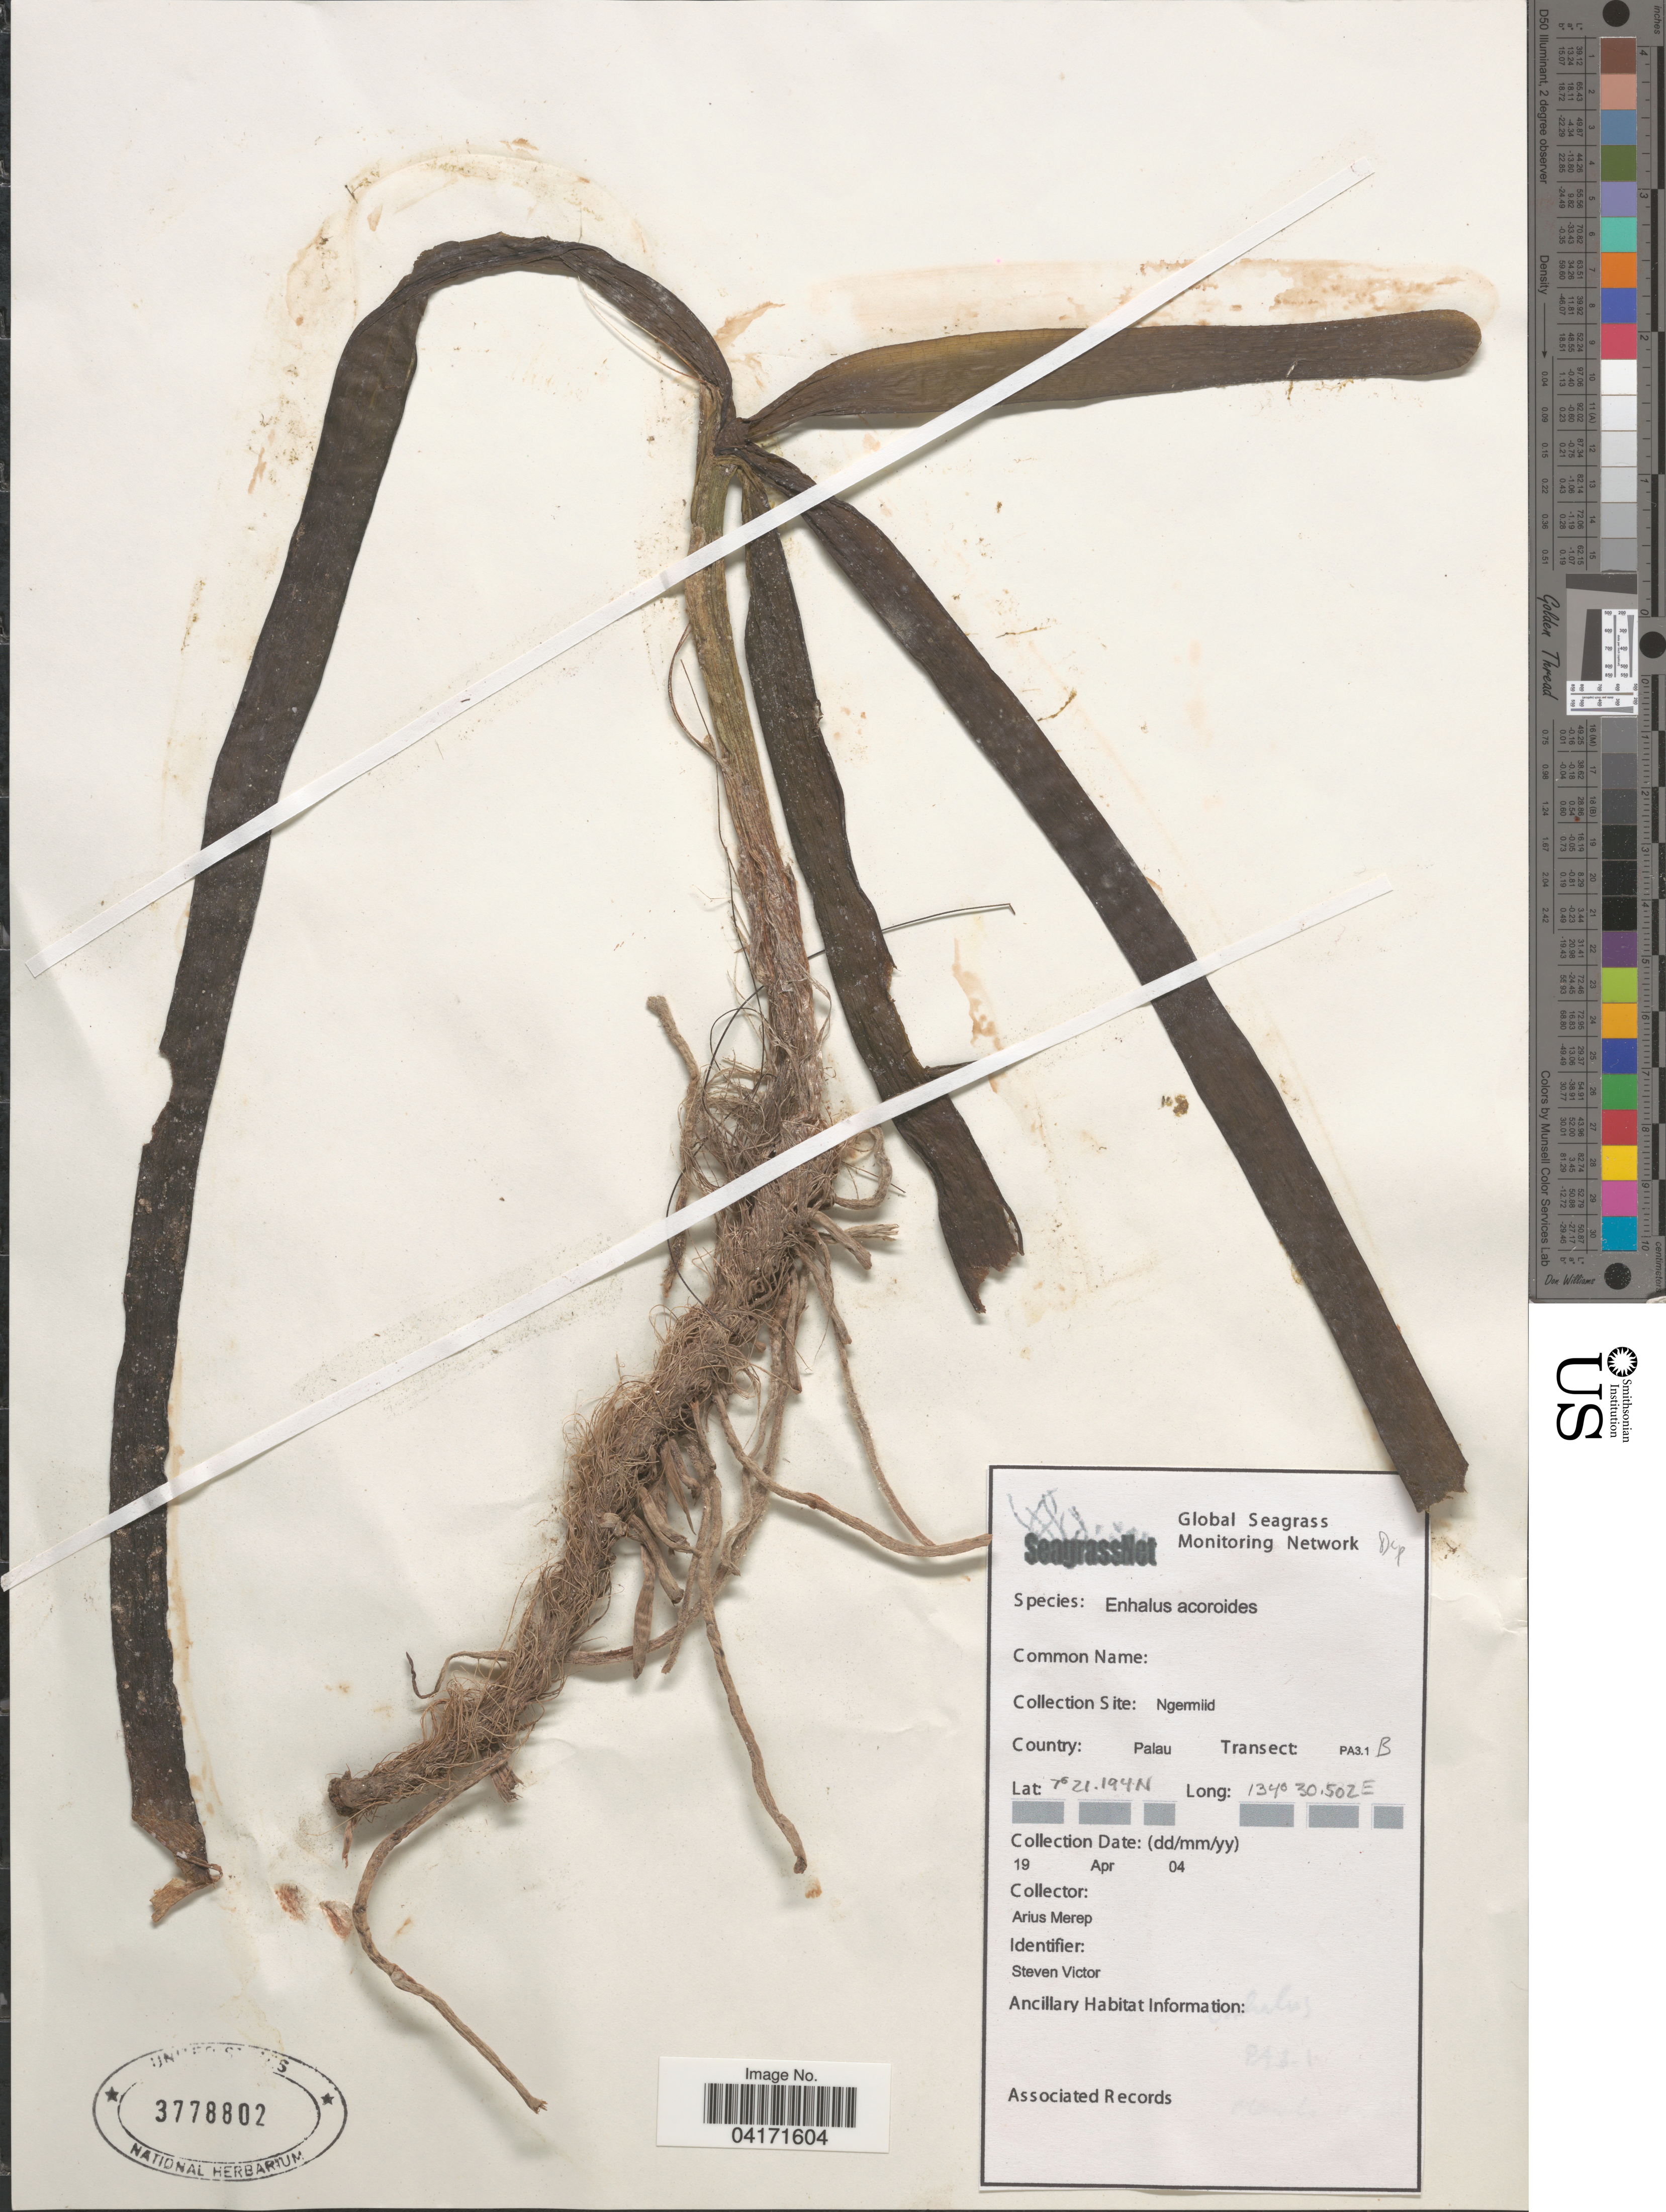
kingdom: Plantae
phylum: Tracheophyta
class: Liliopsida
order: Alismatales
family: Hydrocharitaceae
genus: Enhalus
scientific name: Enhalus acoroides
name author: (L. f.) Royle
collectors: A. Merep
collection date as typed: Transcribed d/m/y: 19/4/4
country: Palau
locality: Ngermiid. Country: Palau. Transect: PA3.1 B.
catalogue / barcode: US 3778802